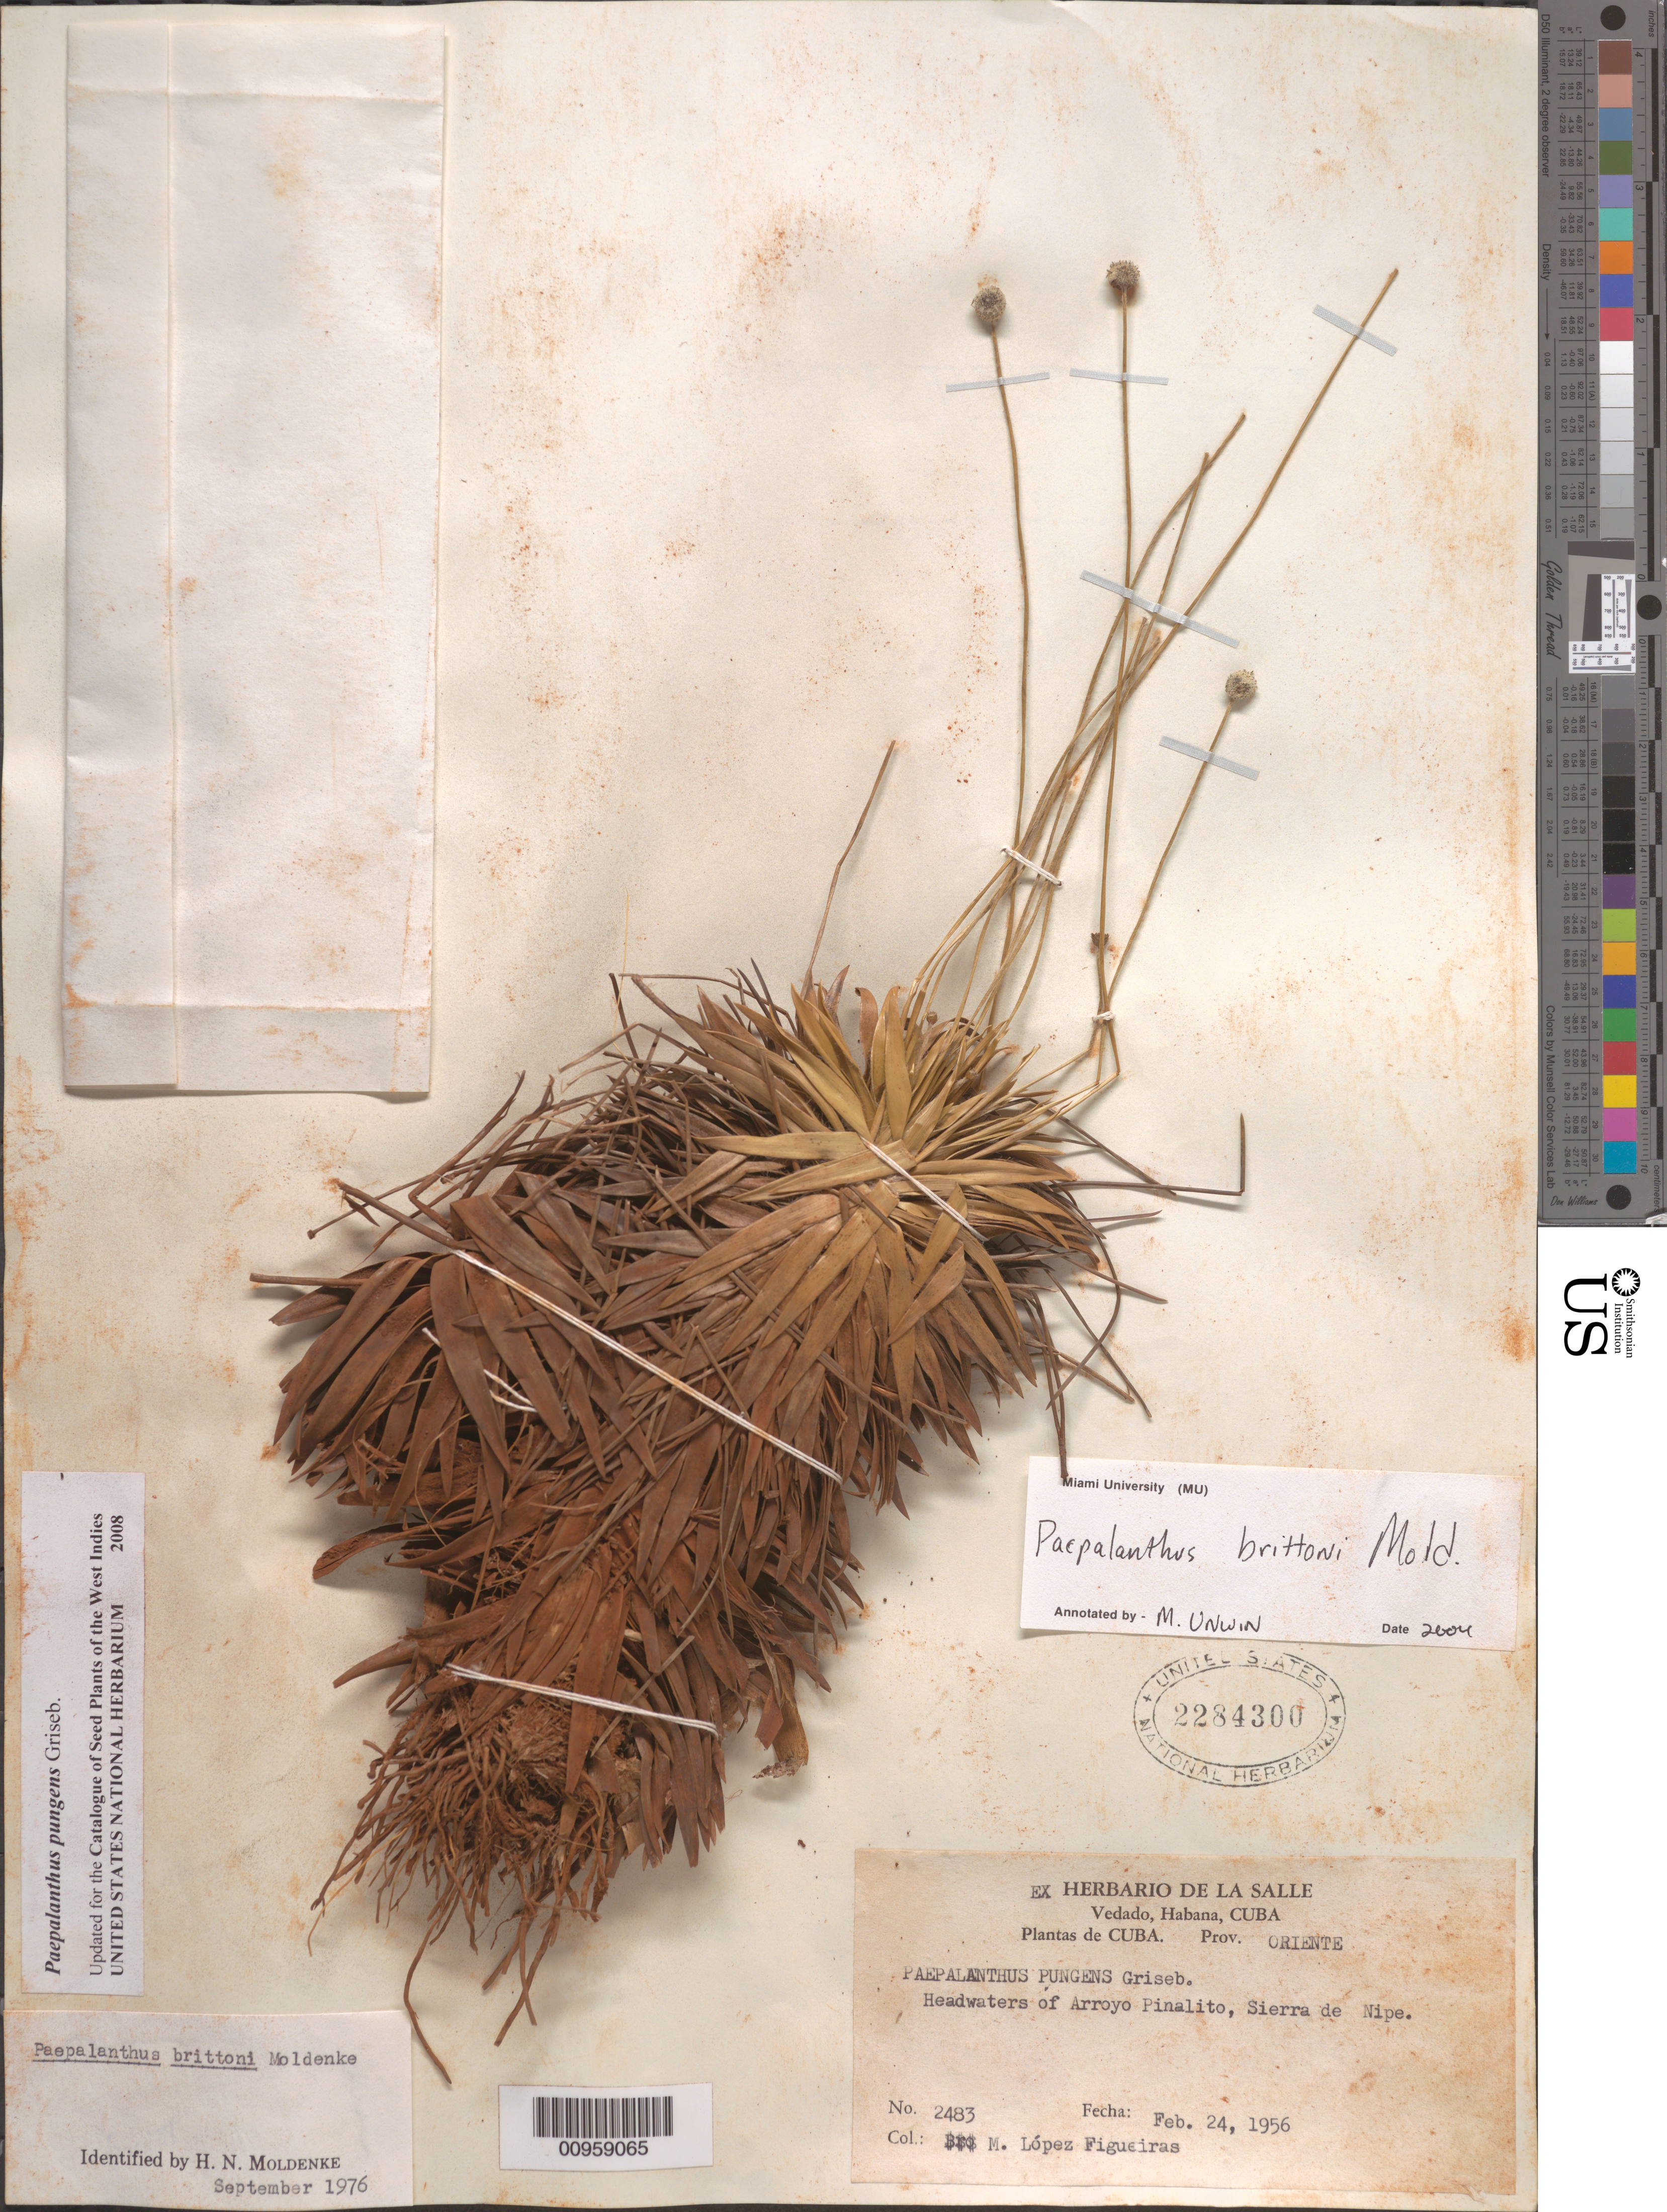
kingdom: Plantae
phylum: Tracheophyta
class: Liliopsida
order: Poales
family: Eriocaulaceae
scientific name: Nisius pungens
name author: (Griseb.) Andrino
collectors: M. López Figueiras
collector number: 2483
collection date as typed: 24 Feb 1956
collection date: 1956-02-24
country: Cuba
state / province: Holguín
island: Cuba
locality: Headwaters of Arroyo Pinalito, Sierra de Nipe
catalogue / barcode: US 2284300